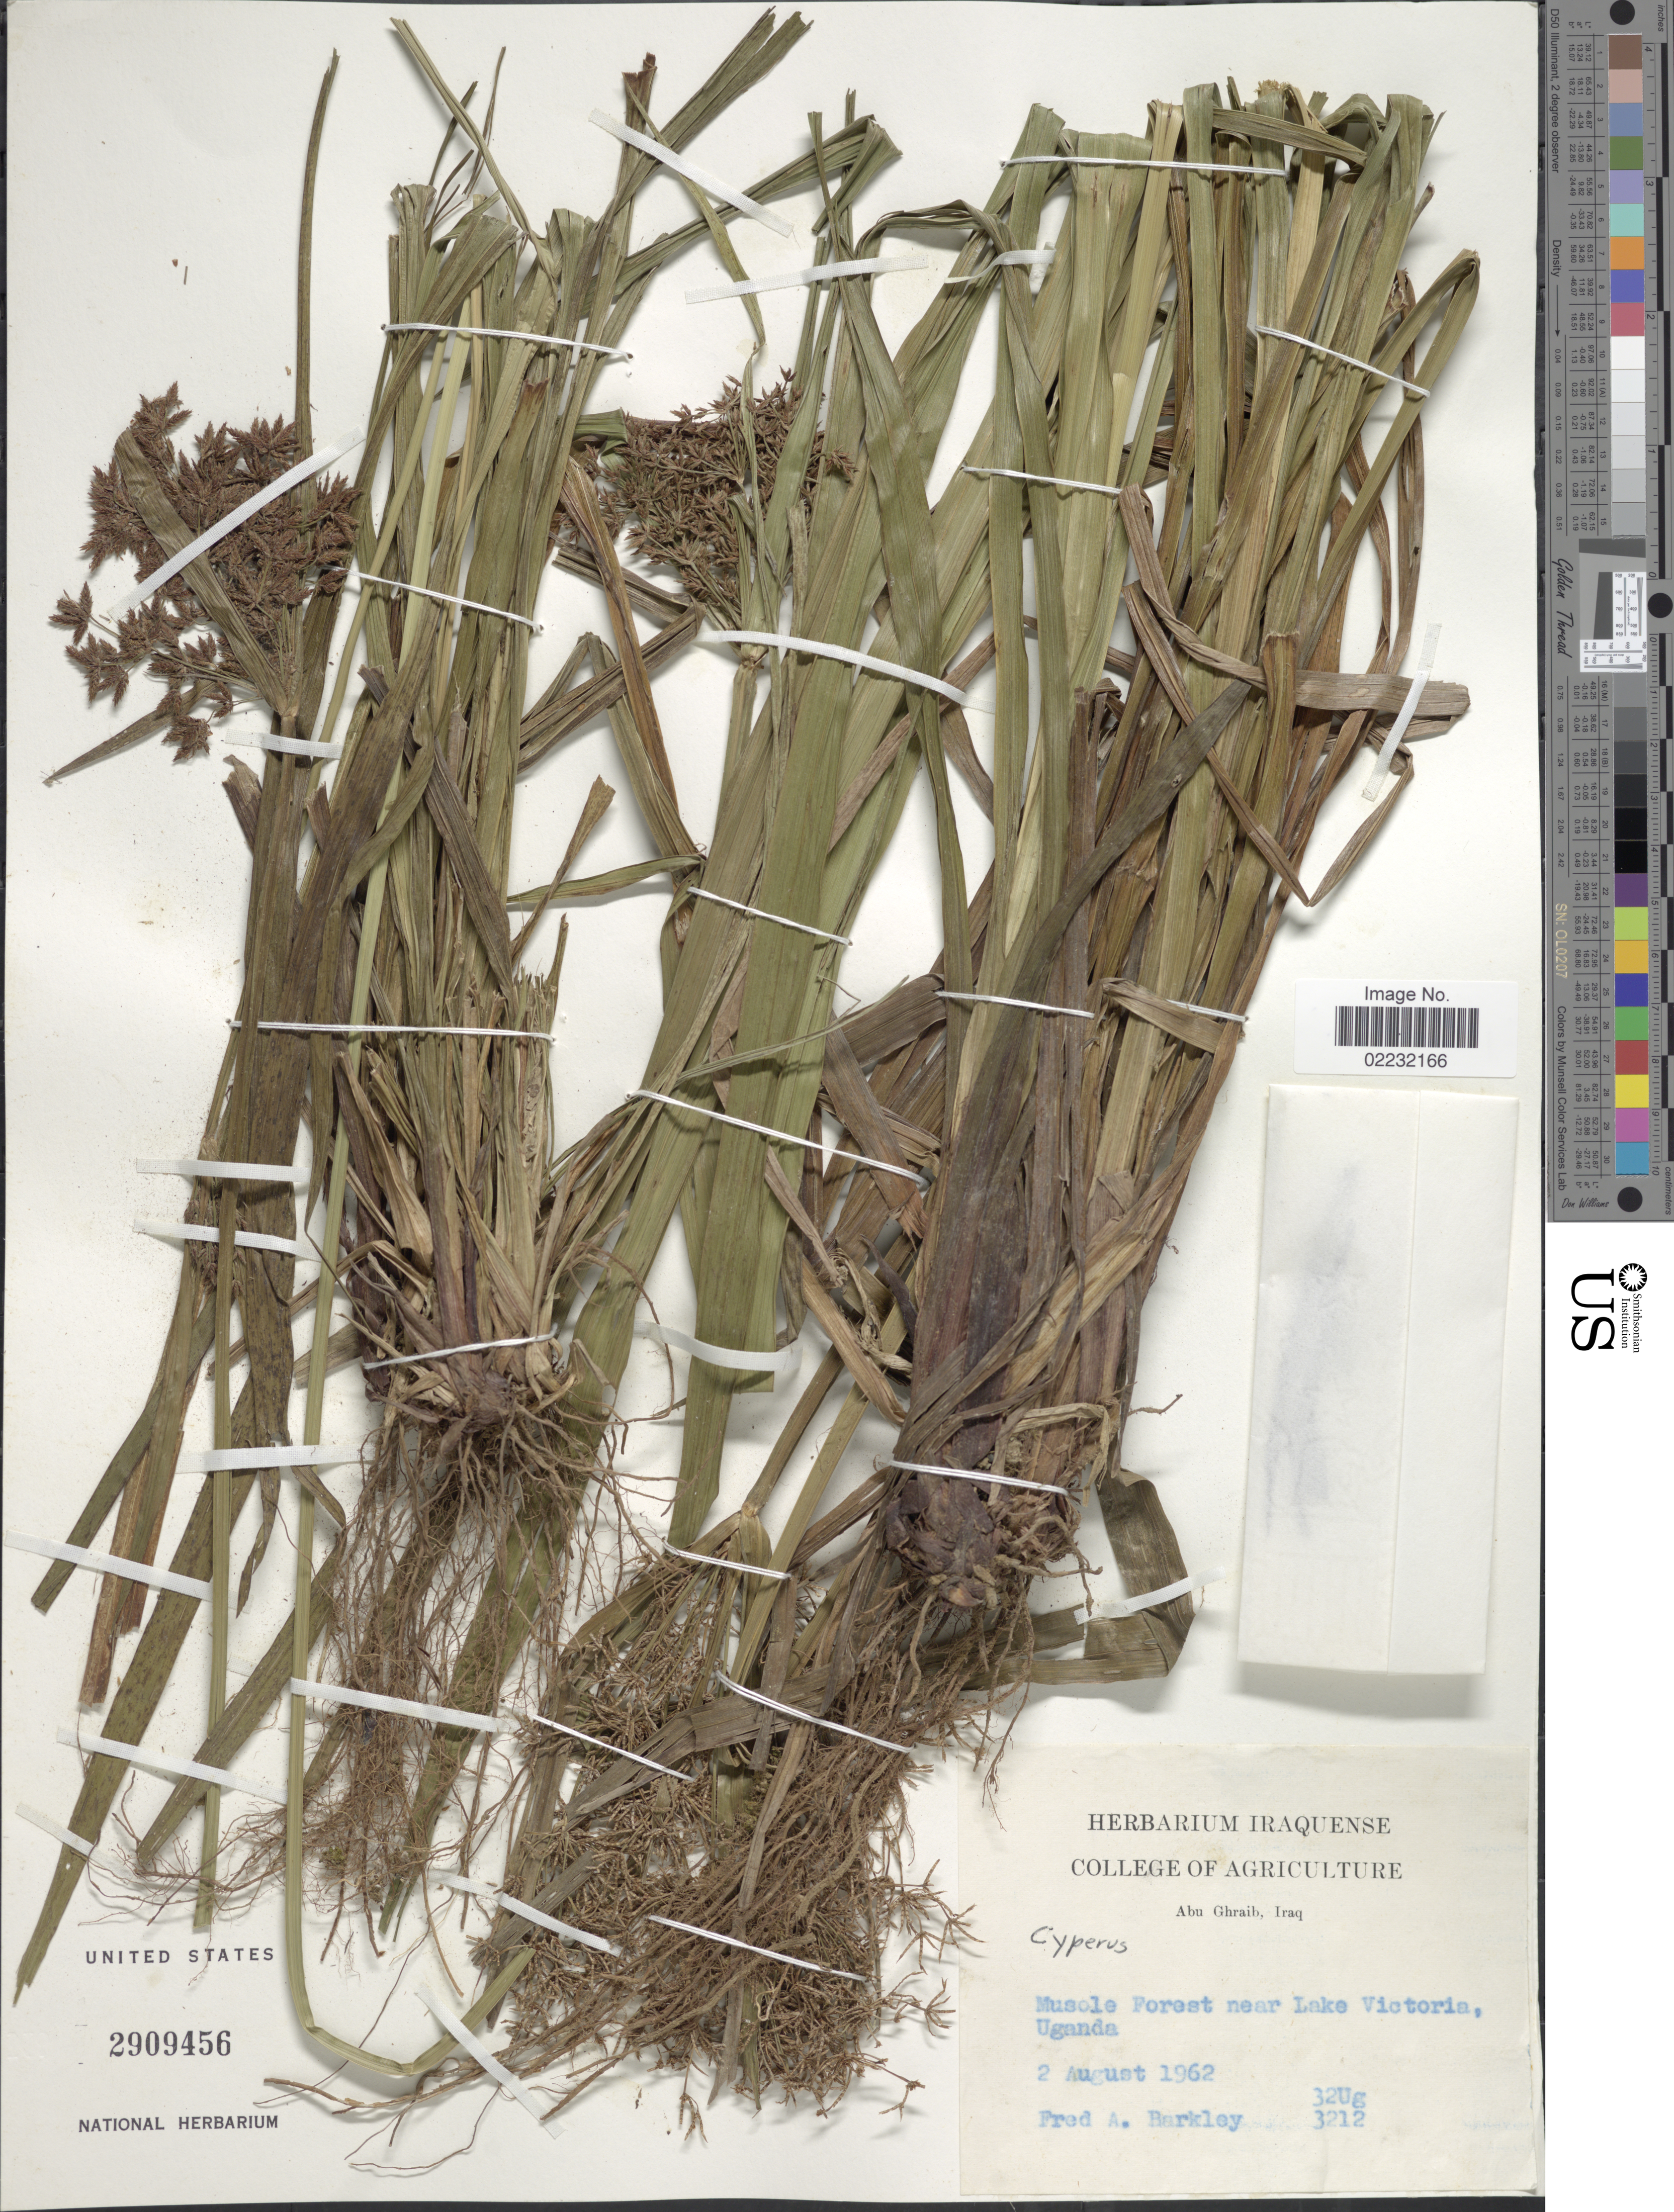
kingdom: Plantae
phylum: Tracheophyta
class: Liliopsida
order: Poales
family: Cyperaceae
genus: Cyperus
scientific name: Cyperus derreilema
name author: Steud.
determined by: Strong, Mark T., (BOT), Smithsonian Institution - National Museum of Natural History (UNITED STATES)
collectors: F. A. Barkley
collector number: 32Ug-3212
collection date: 1962-08-02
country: Uganda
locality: Musole forest near Lake Victoria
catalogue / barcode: US 2909456